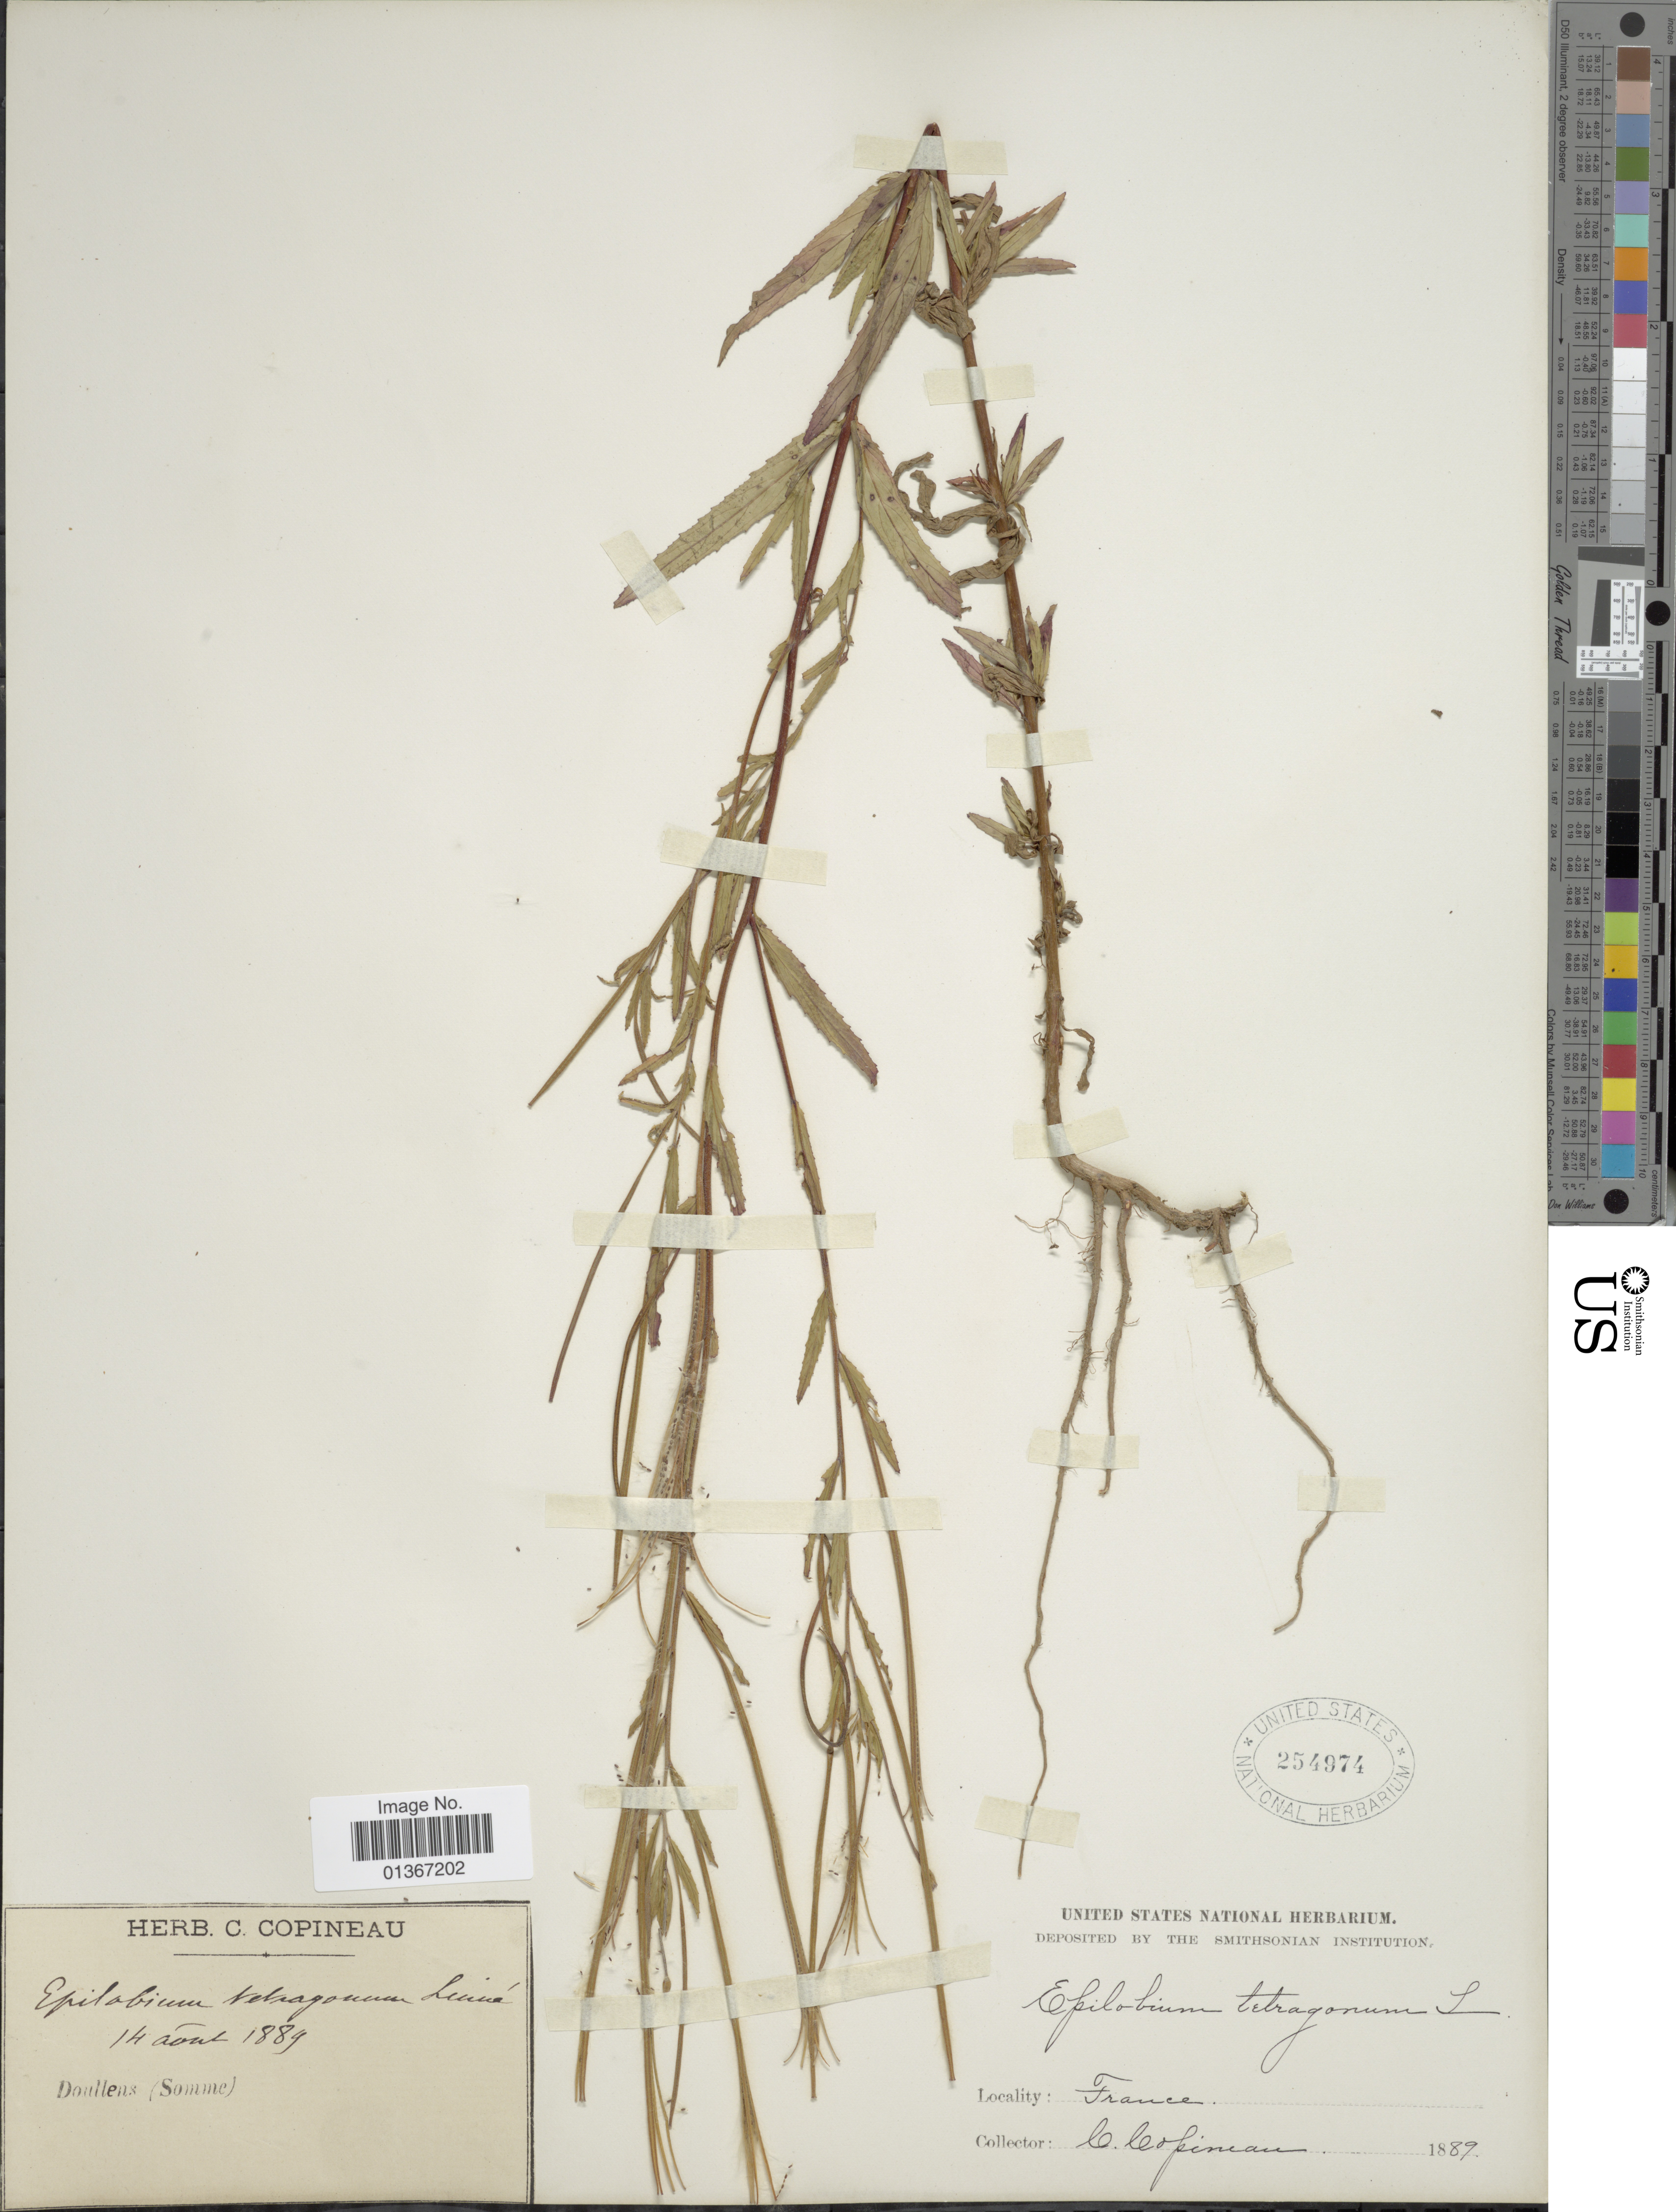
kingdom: Plantae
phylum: Tracheophyta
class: Magnoliopsida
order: Myrtales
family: Onagraceae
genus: Epilobium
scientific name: Epilobium tetragonum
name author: L.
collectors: C. Copineau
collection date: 1889-08-14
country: France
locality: Doullens (Somme)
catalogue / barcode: US 254974